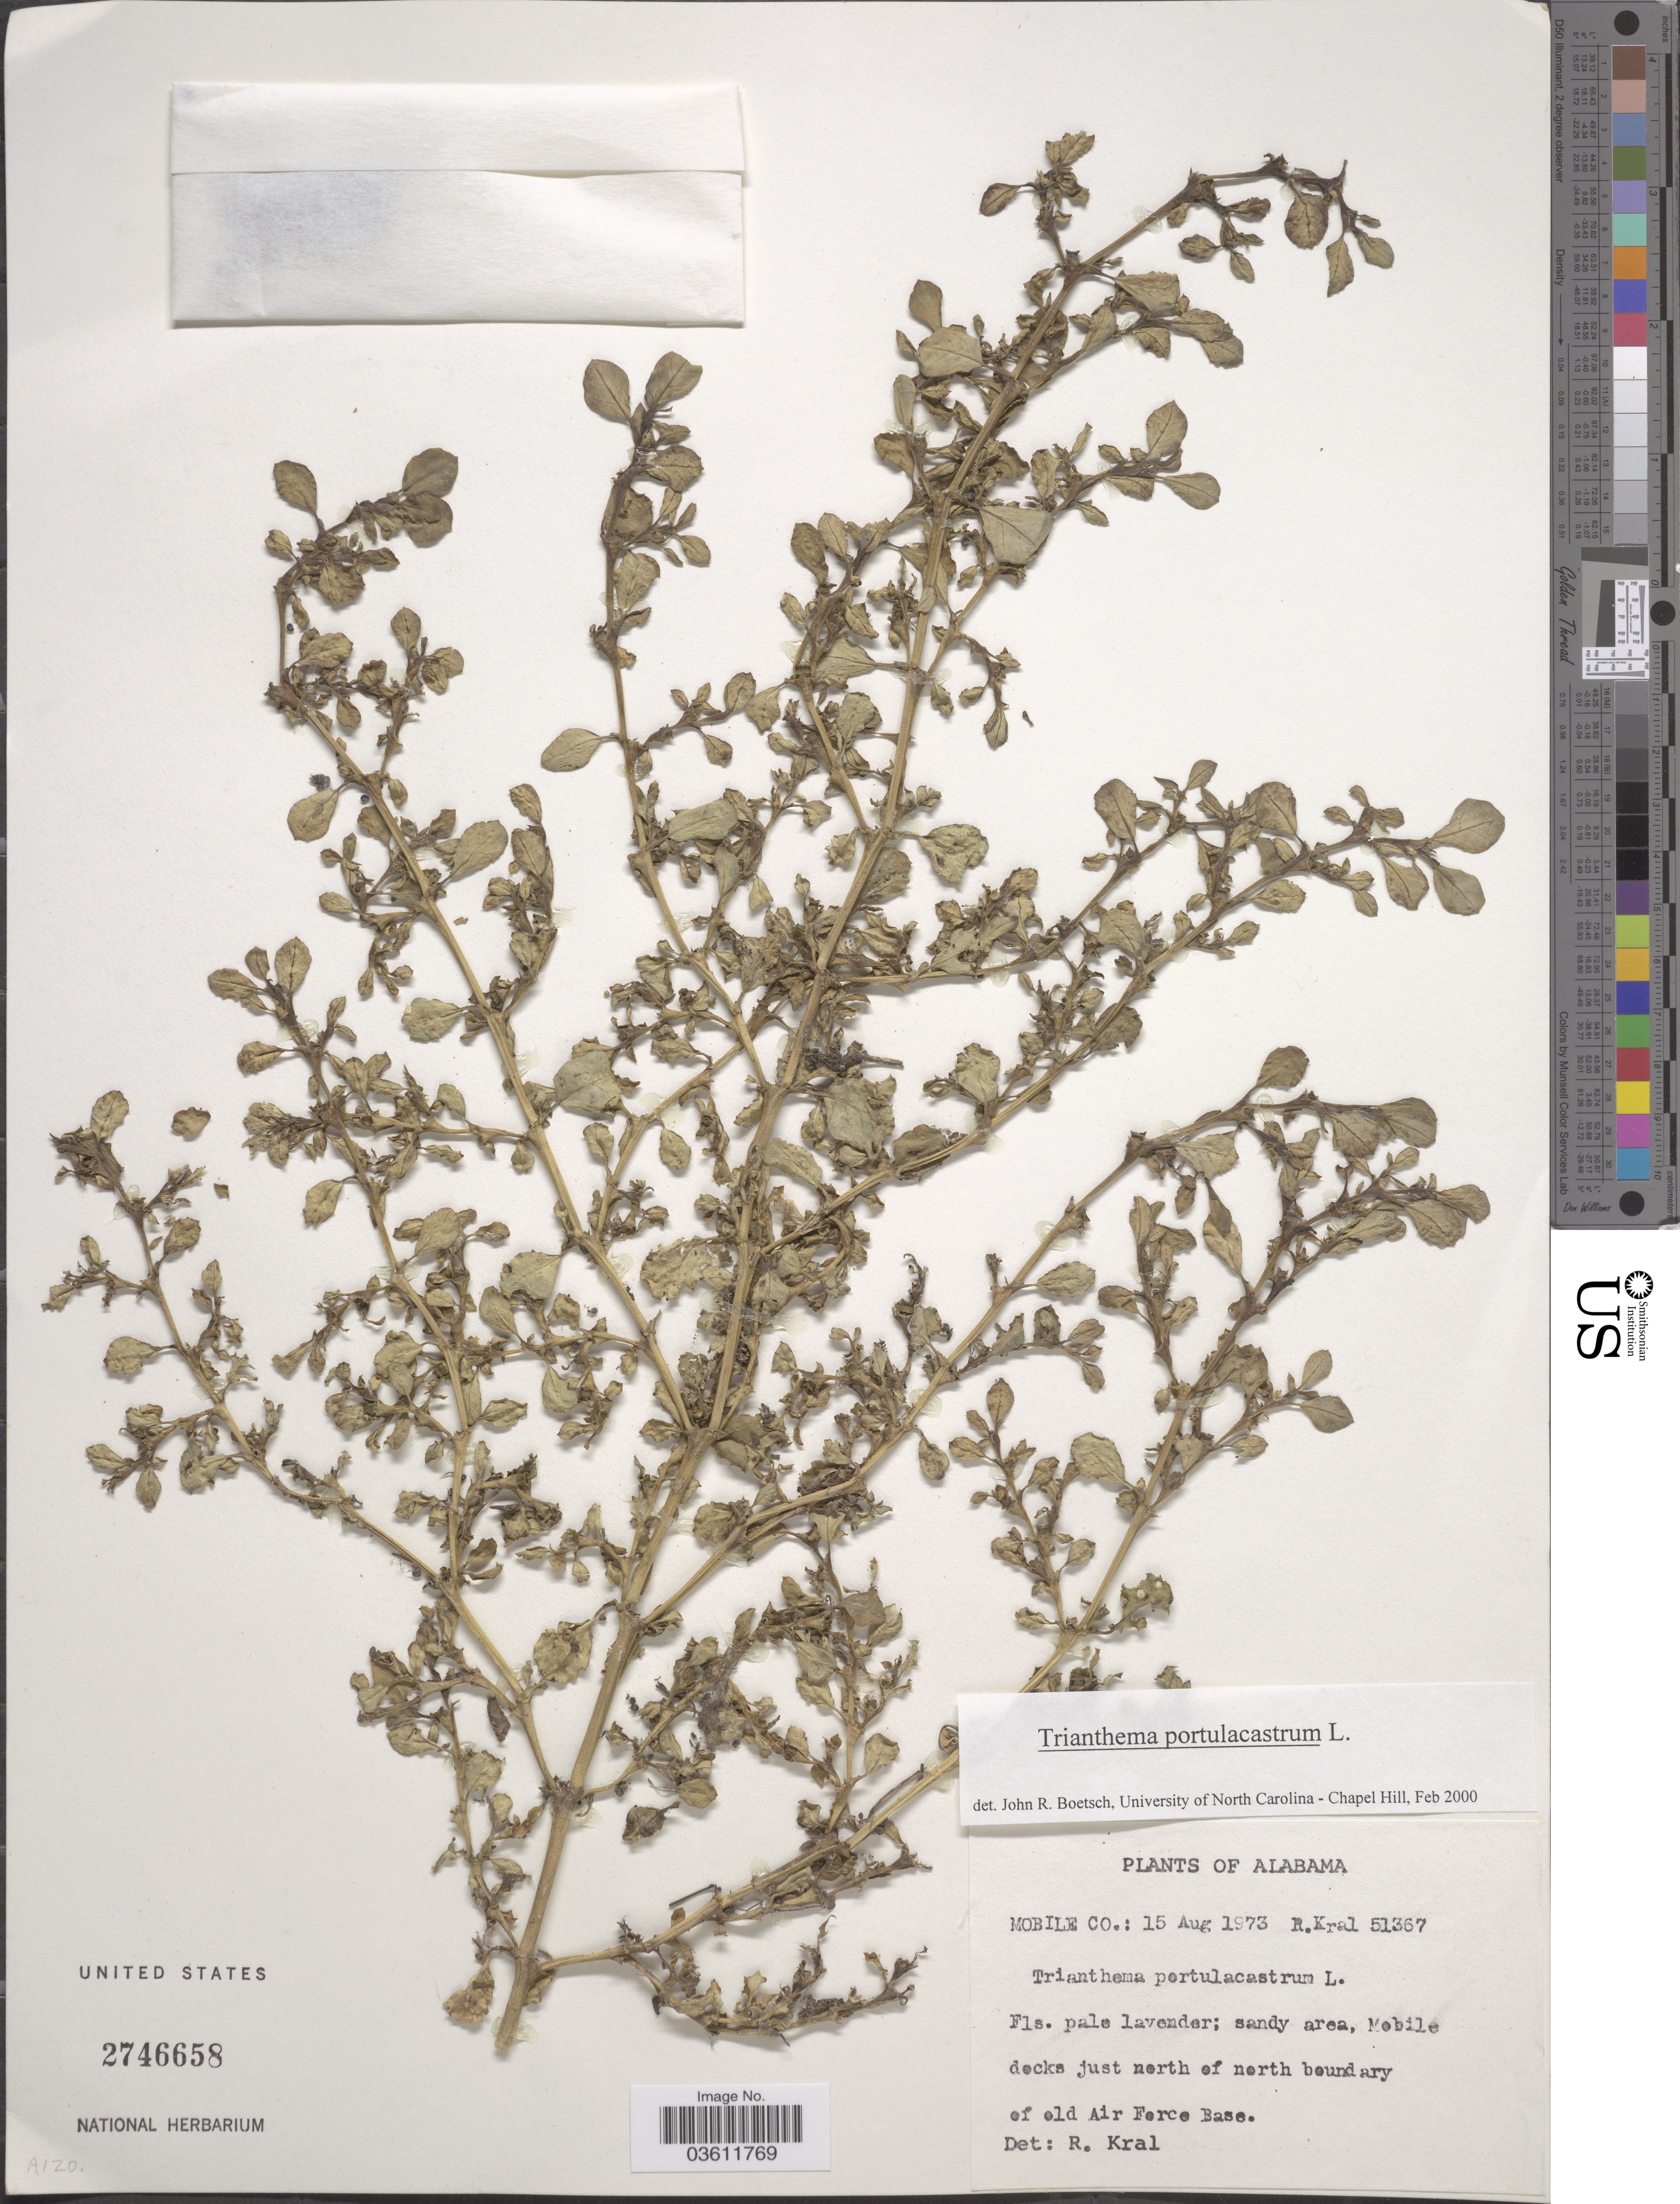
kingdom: Plantae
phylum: Tracheophyta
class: Magnoliopsida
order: Caryophyllales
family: Aizoaceae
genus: Trianthema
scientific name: Trianthema portulacastrum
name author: L.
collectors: R. Kral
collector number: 51367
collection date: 1973-08-15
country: United States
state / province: Alabama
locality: Mobile Co. Mobile docks just north of north boundary of old Air Force Base.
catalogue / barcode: US 2746658